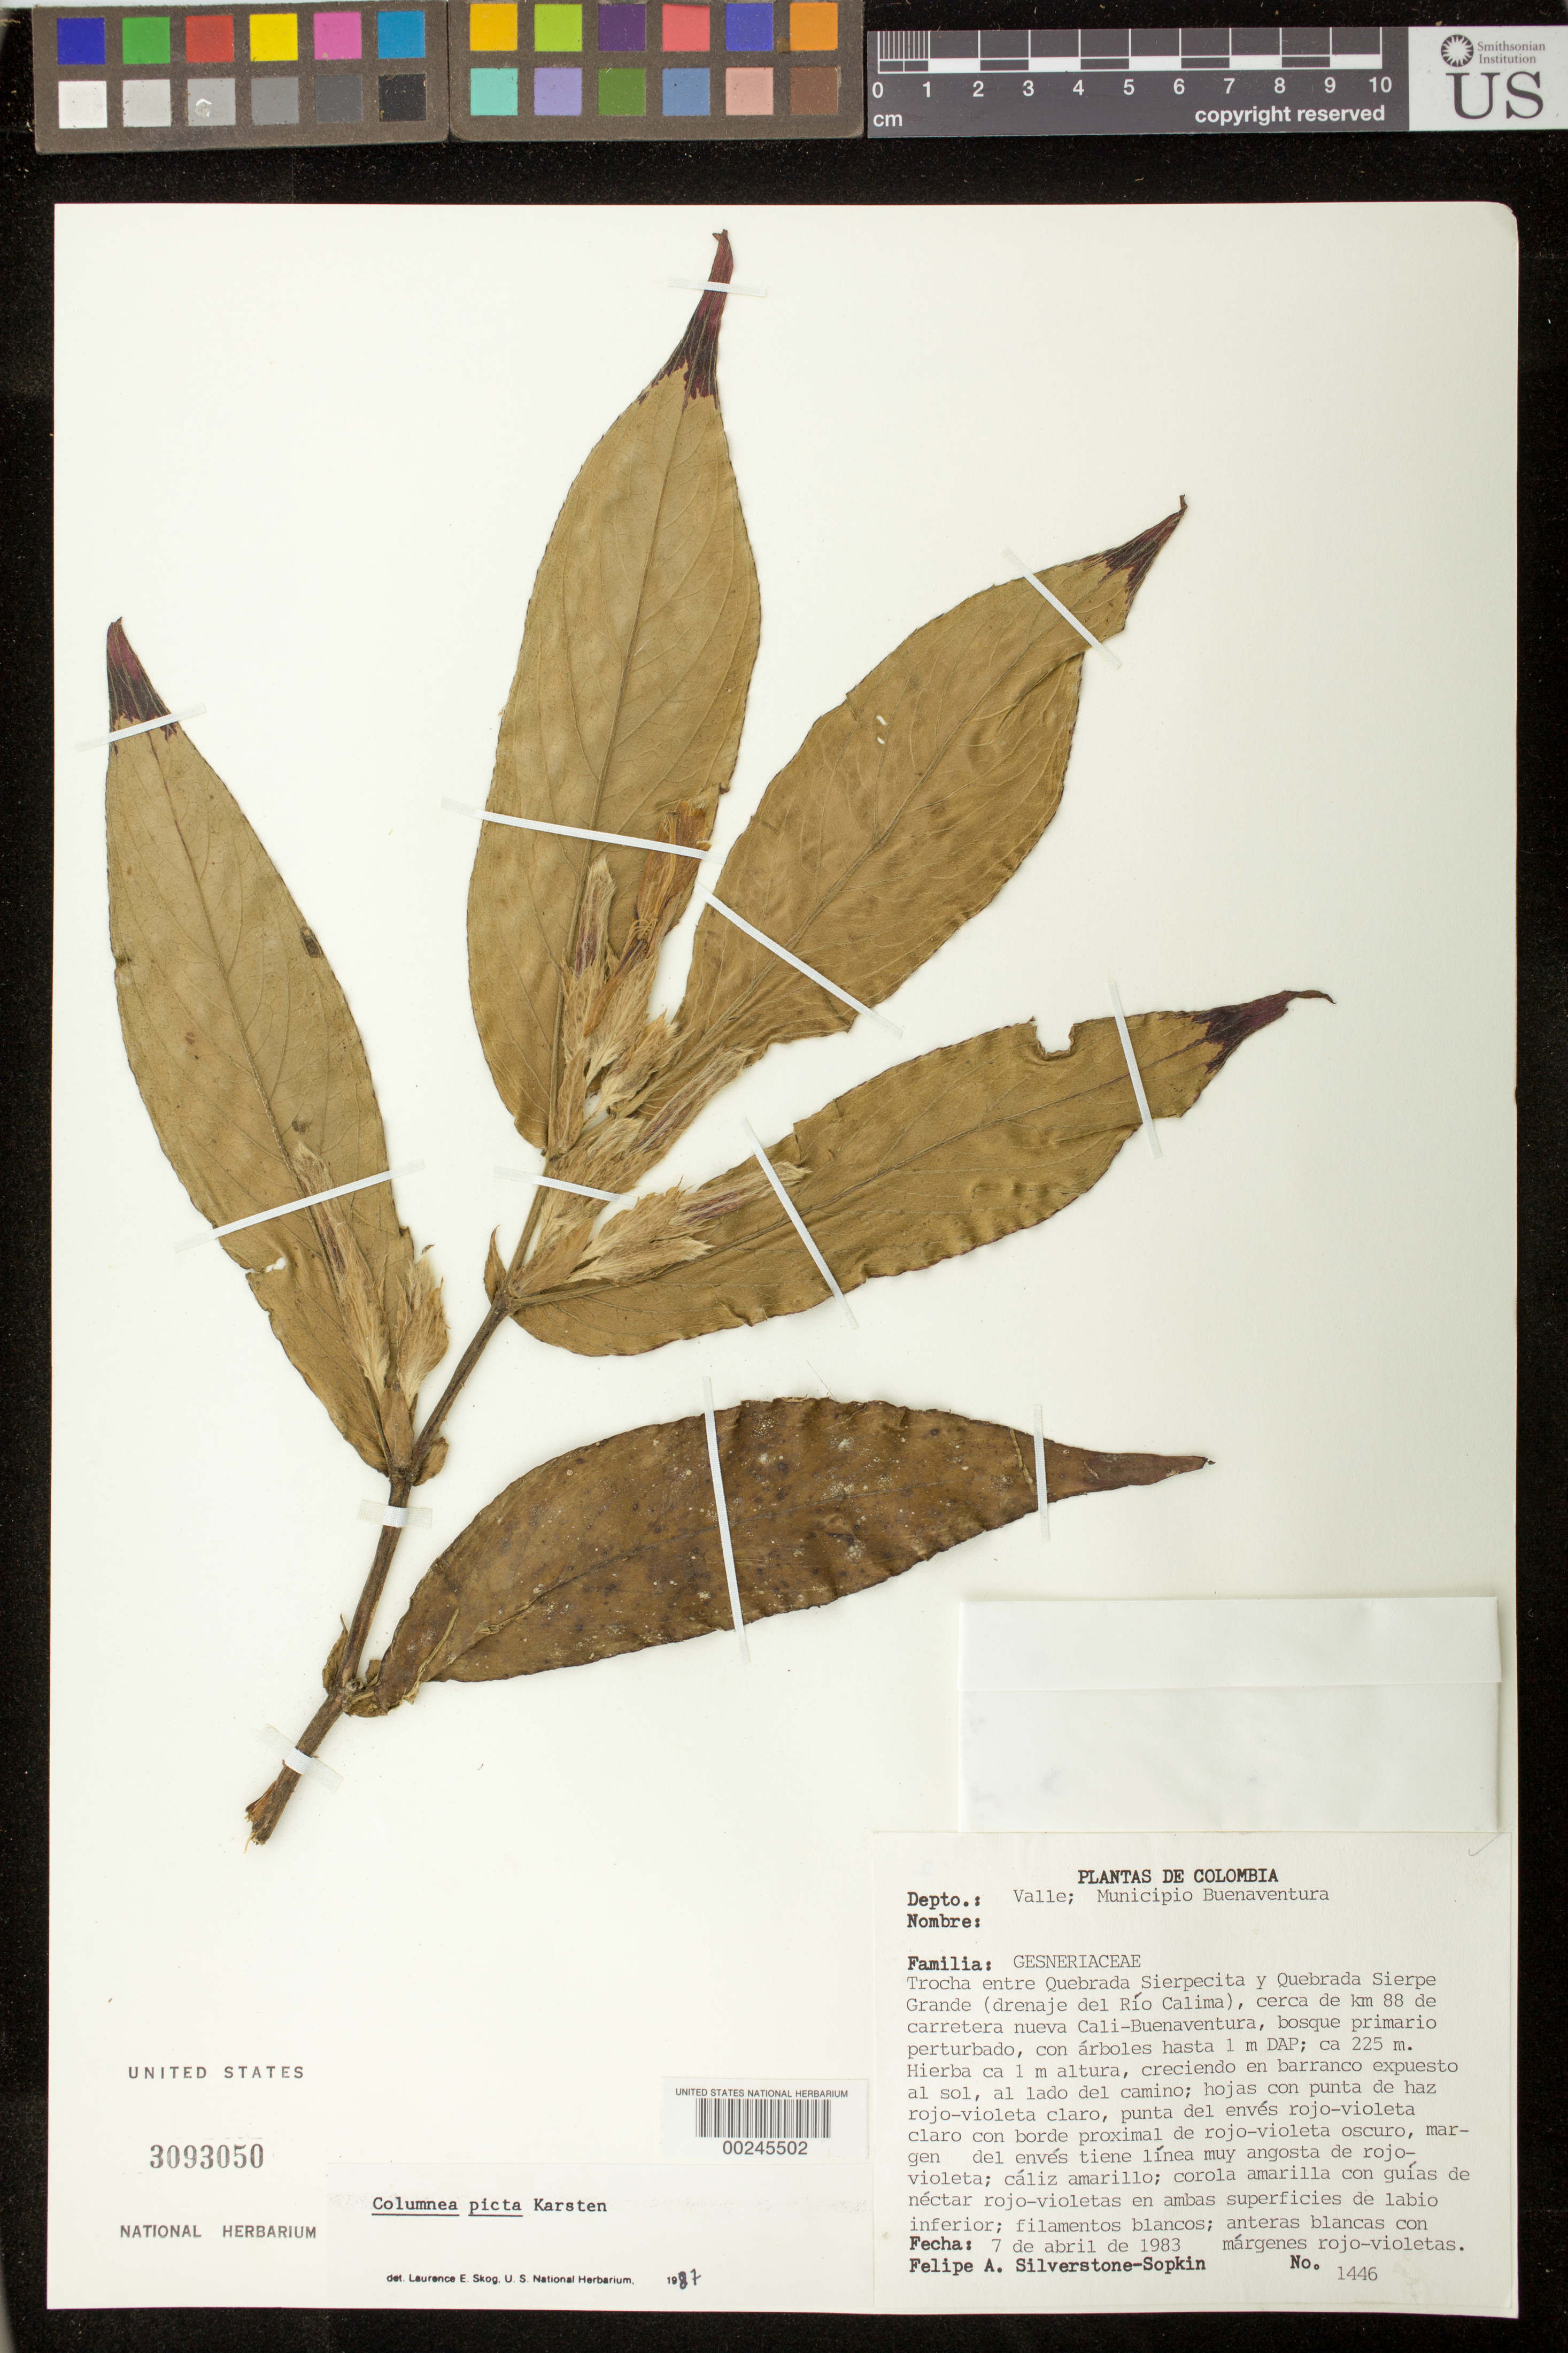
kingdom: Plantae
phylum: Tracheophyta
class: Magnoliopsida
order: Lamiales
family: Gesneriaceae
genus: Columnea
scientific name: Columnea karsteniana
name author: Singh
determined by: Skog, Laurence E.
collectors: P. A. Silverstone-Sopkin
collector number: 1446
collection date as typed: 07 Apr 1983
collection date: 1983-04-07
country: Colombia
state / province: Valle del Cauca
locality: Mpio. Buenaventura, trail between Quebrada Sierpecita + Quebrada Sierpe Grande, near km 88 of new Cali-Buenaventura highway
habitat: Disturbed primary forest, with trees up to 1 mdap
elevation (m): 225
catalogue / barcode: US 3093050